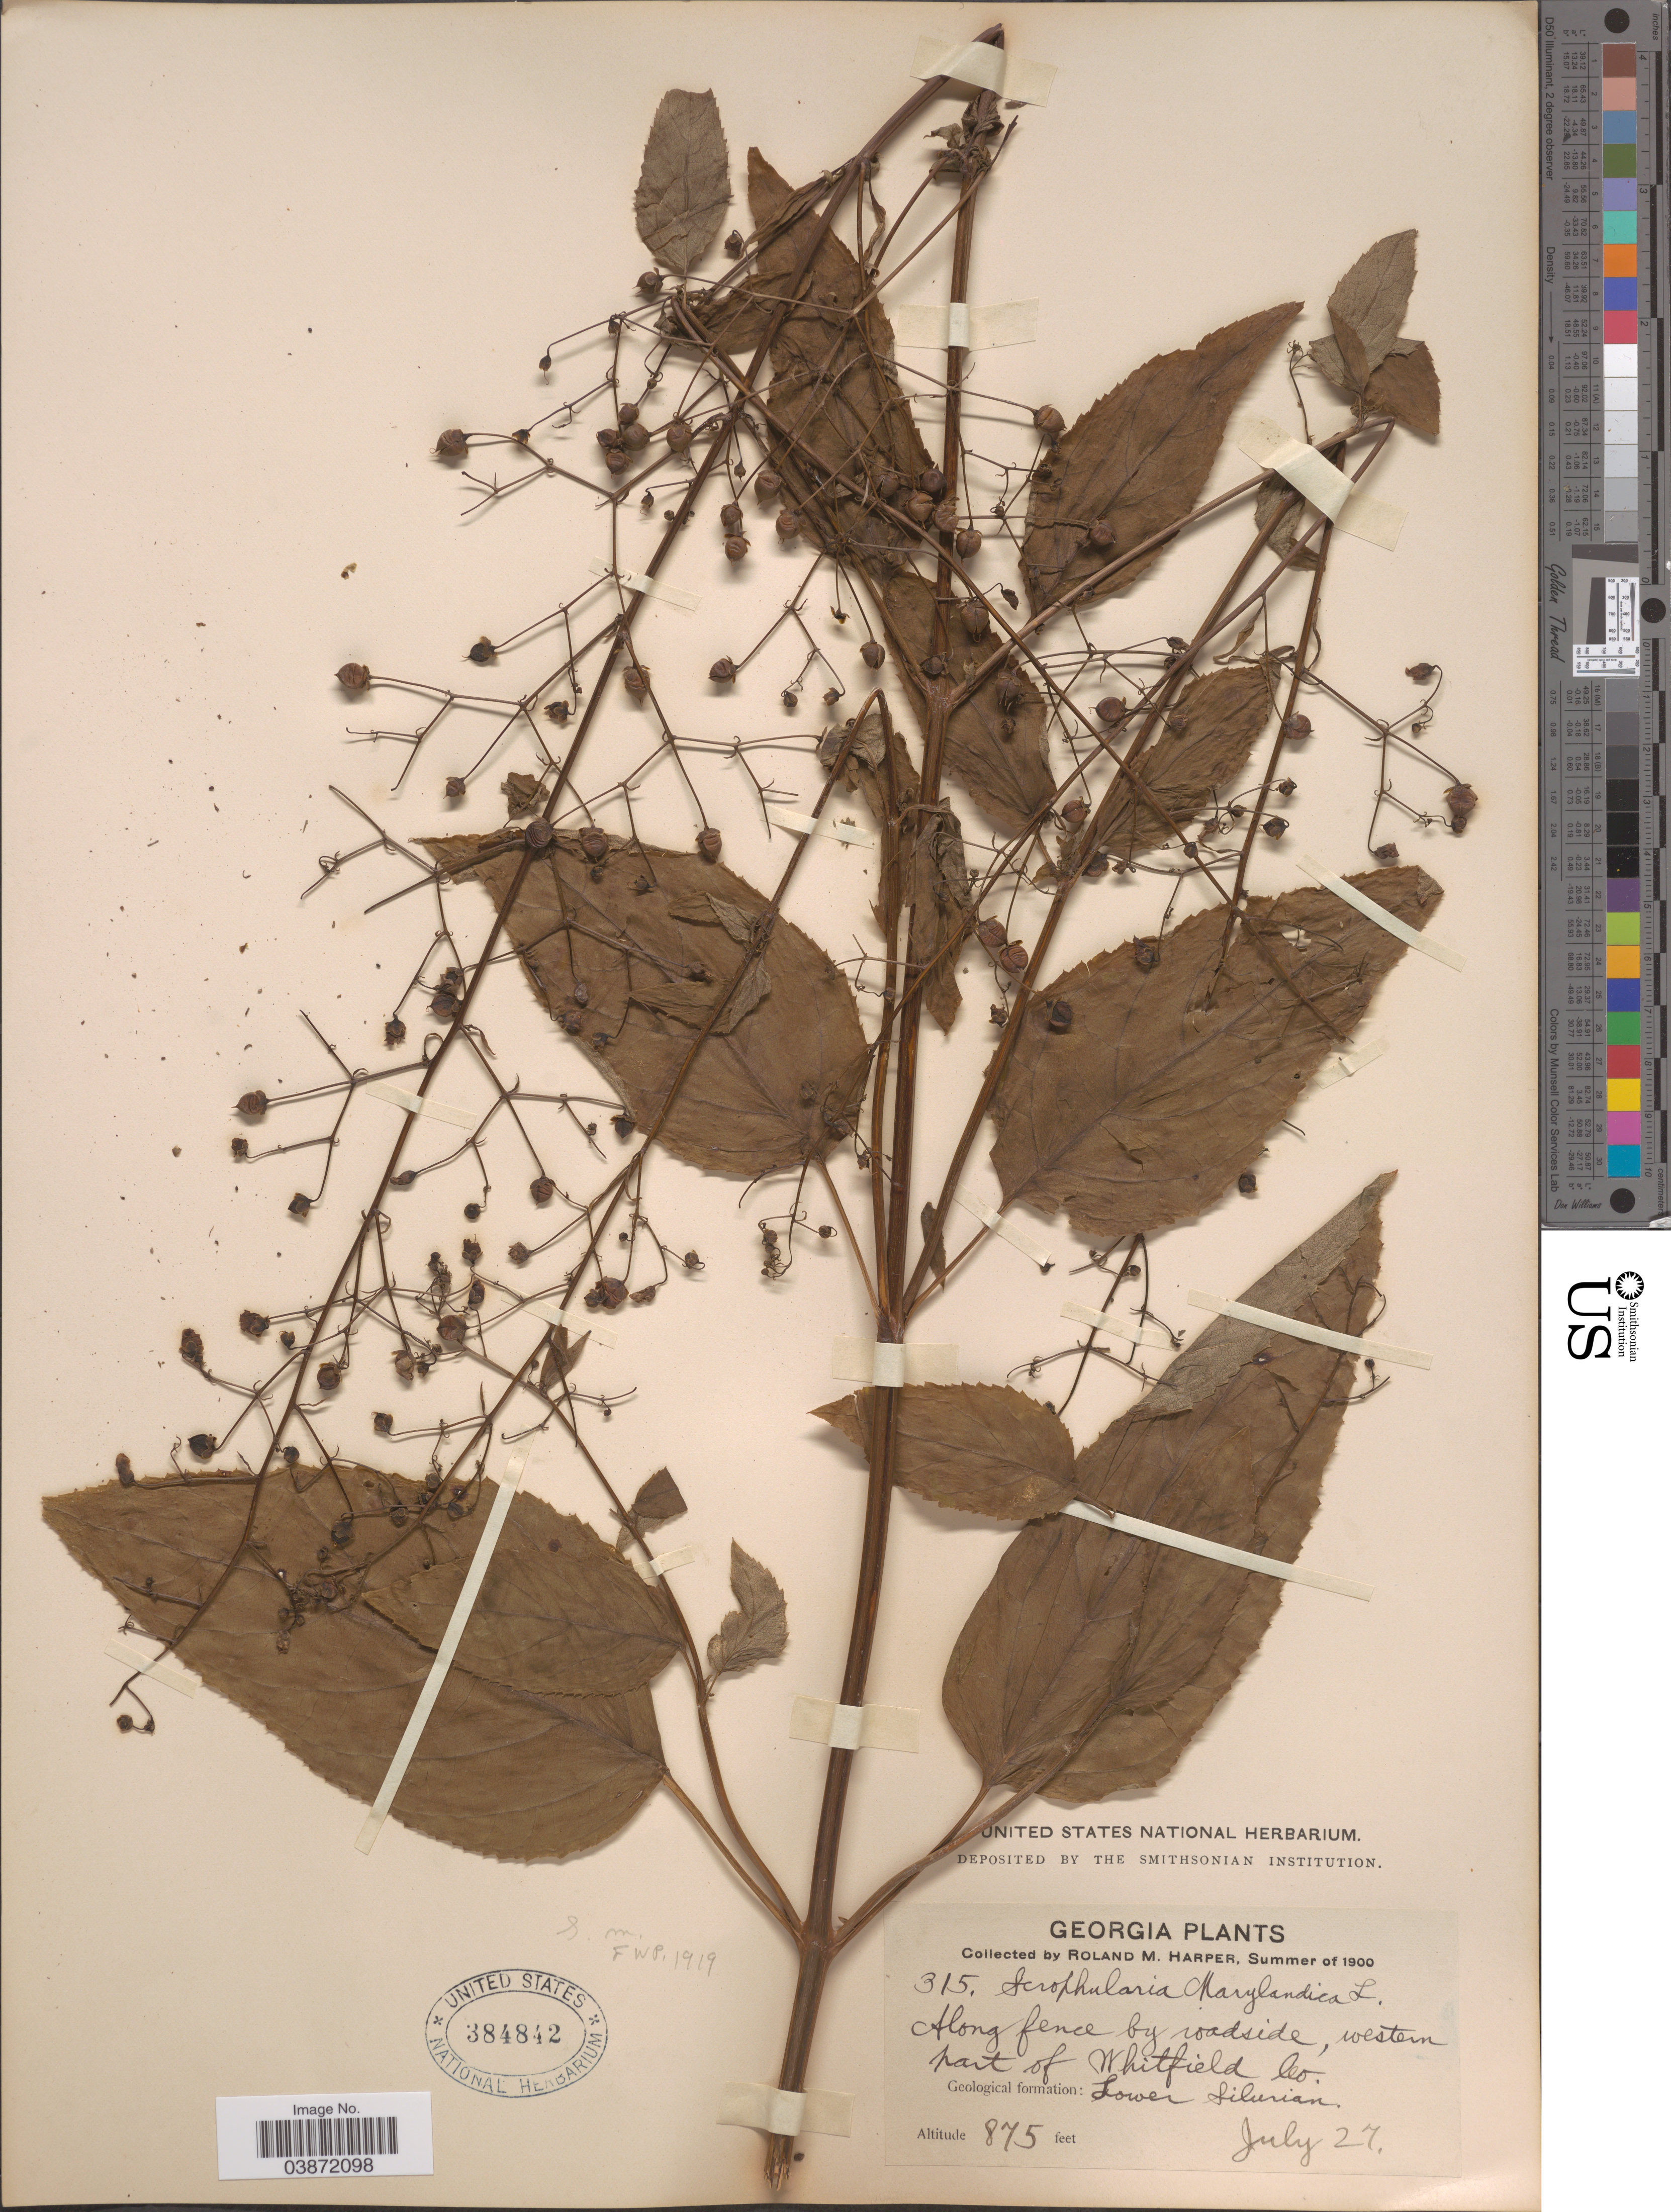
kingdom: Plantae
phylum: Tracheophyta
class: Magnoliopsida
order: Lamiales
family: Scrophulariaceae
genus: Scrophularia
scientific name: Scrophularia marilandica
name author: L.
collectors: R. M. Harper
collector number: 315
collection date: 1900-07-27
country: United States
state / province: Georgia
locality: Western part of Whitfield Co. Geological formation: Lower Silurian.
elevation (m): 267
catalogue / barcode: US 384842